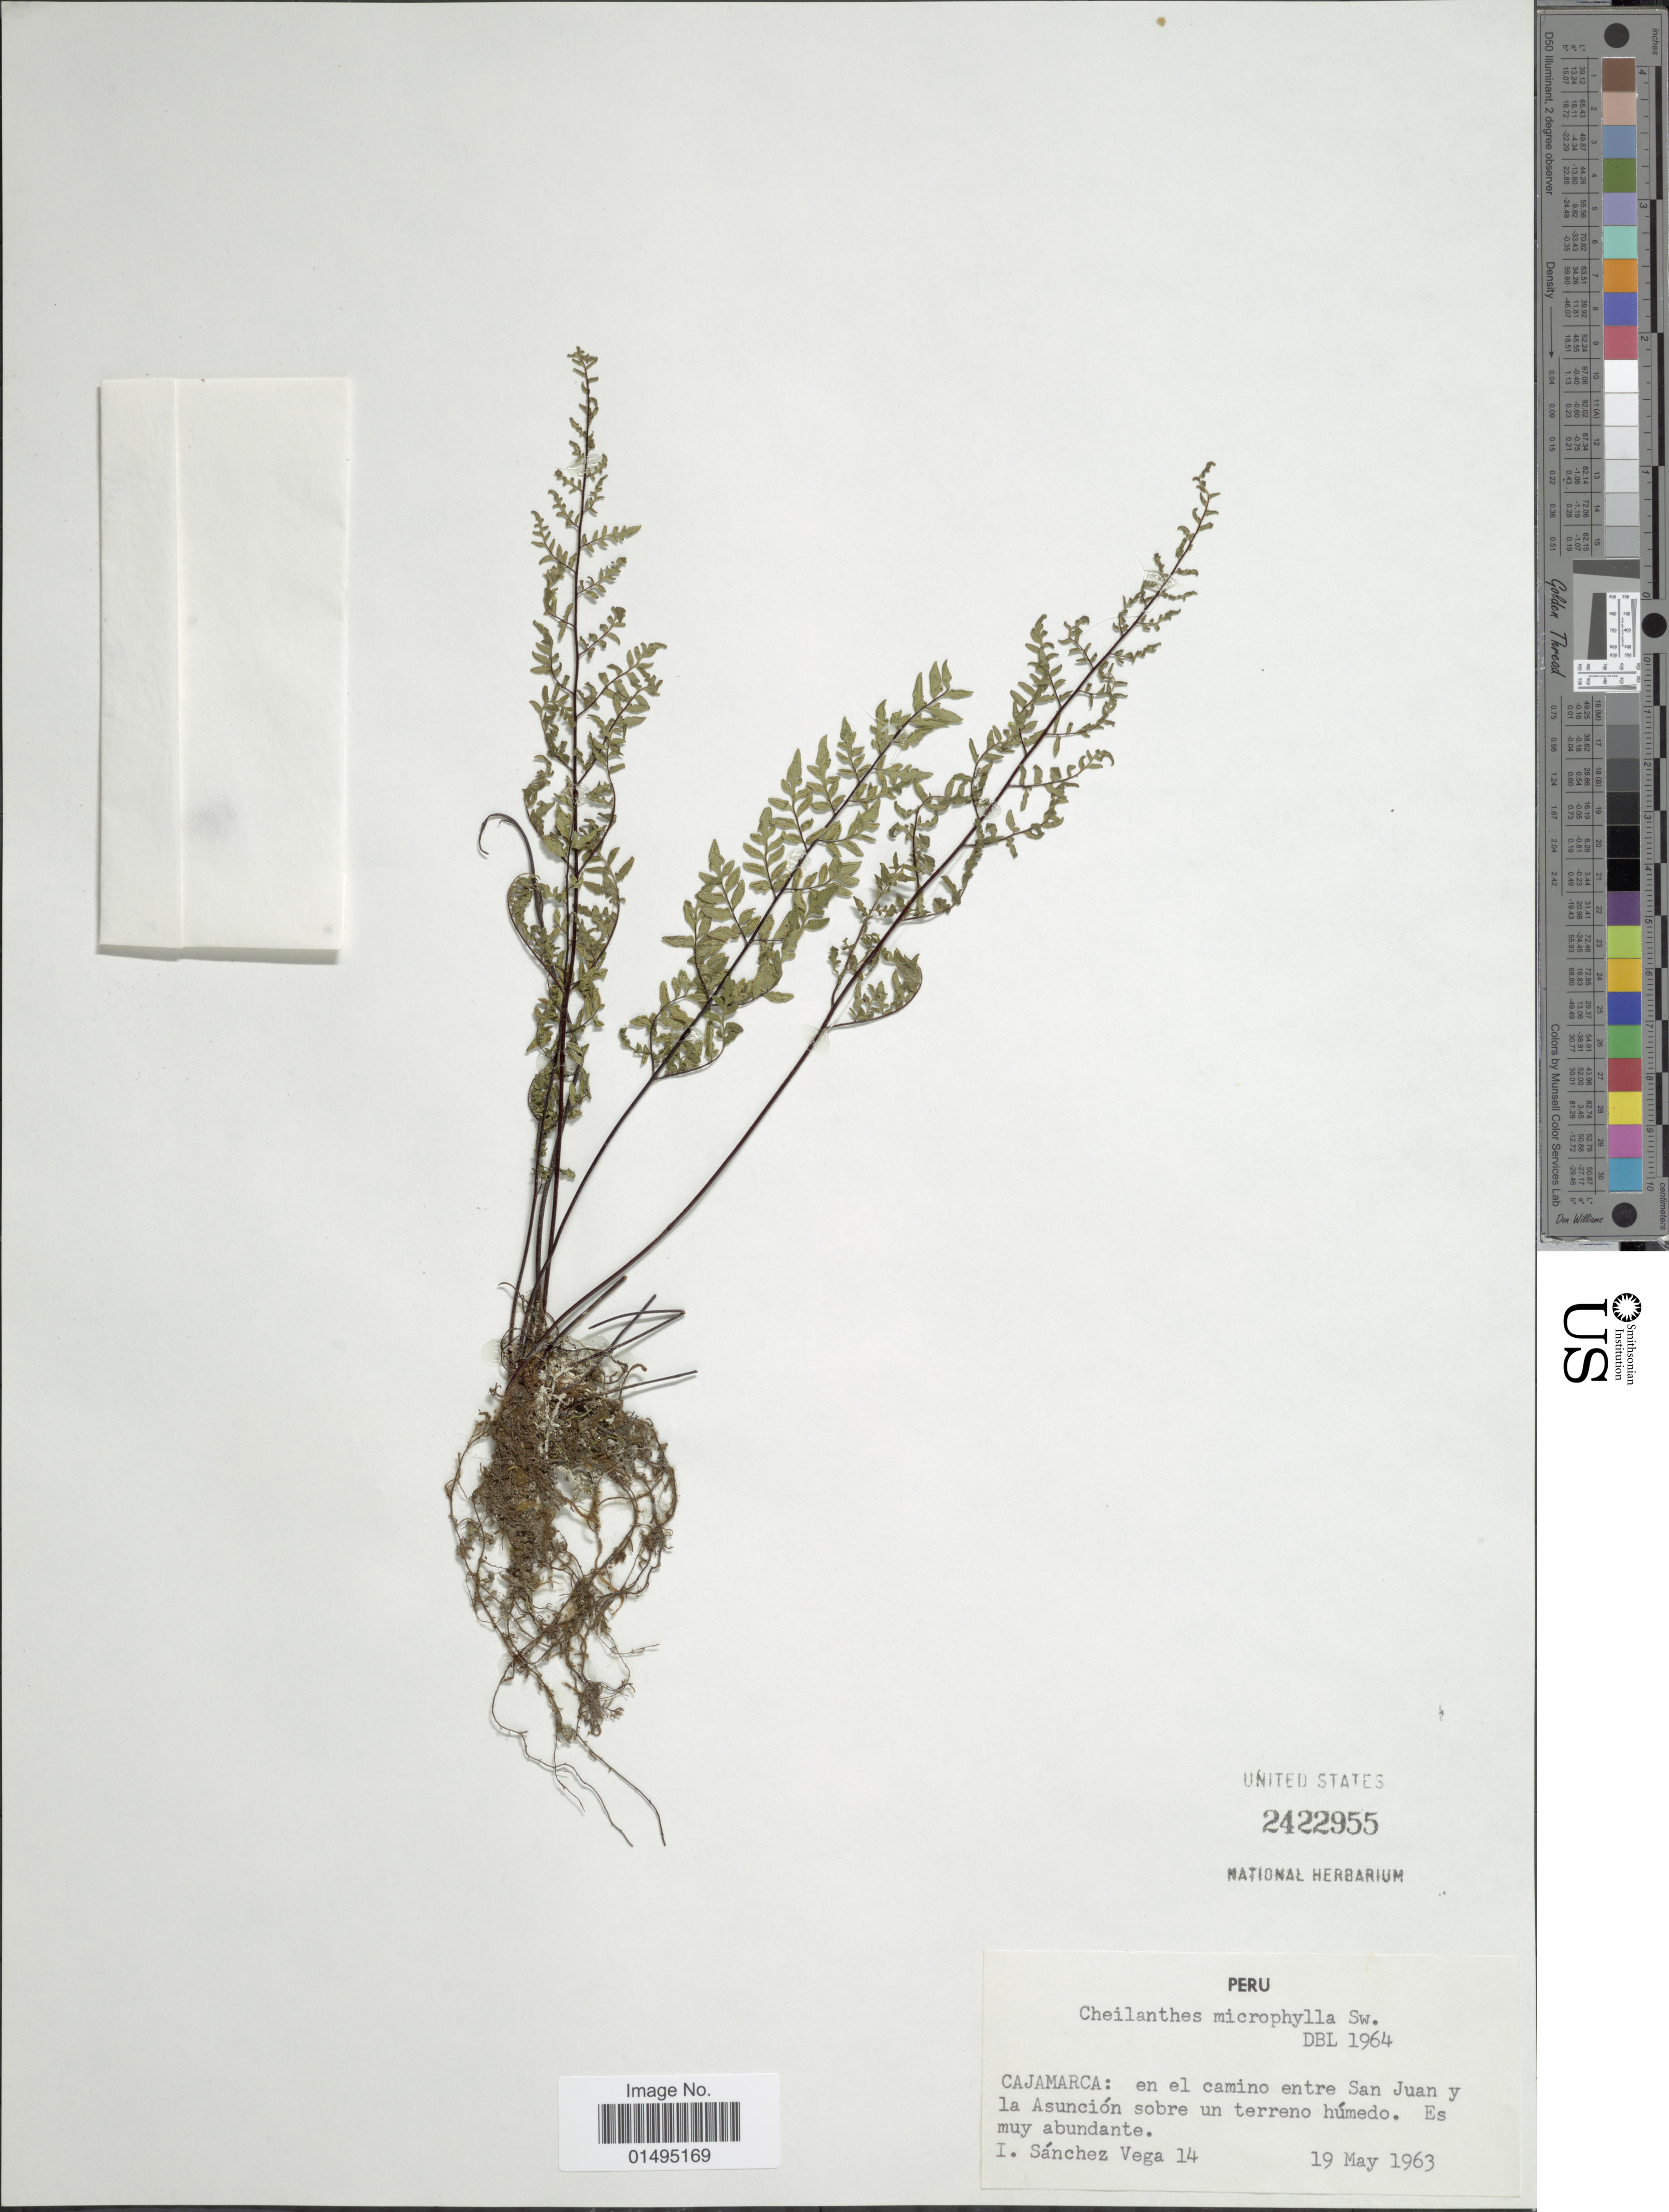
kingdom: Plantae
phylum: Tracheophyta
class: Polypodiopsida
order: Polypodiales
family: Pteridaceae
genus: Myriopteris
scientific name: Myriopteris microphylla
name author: (Sw.) Grusz & Windham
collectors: I. Sánchez Vega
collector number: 14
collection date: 1963-05-19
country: Peru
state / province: Cajamarca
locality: Cajamarca: en el camino entre San Juan y la Asuncion sobre un terreno humedo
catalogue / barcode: US 2422955